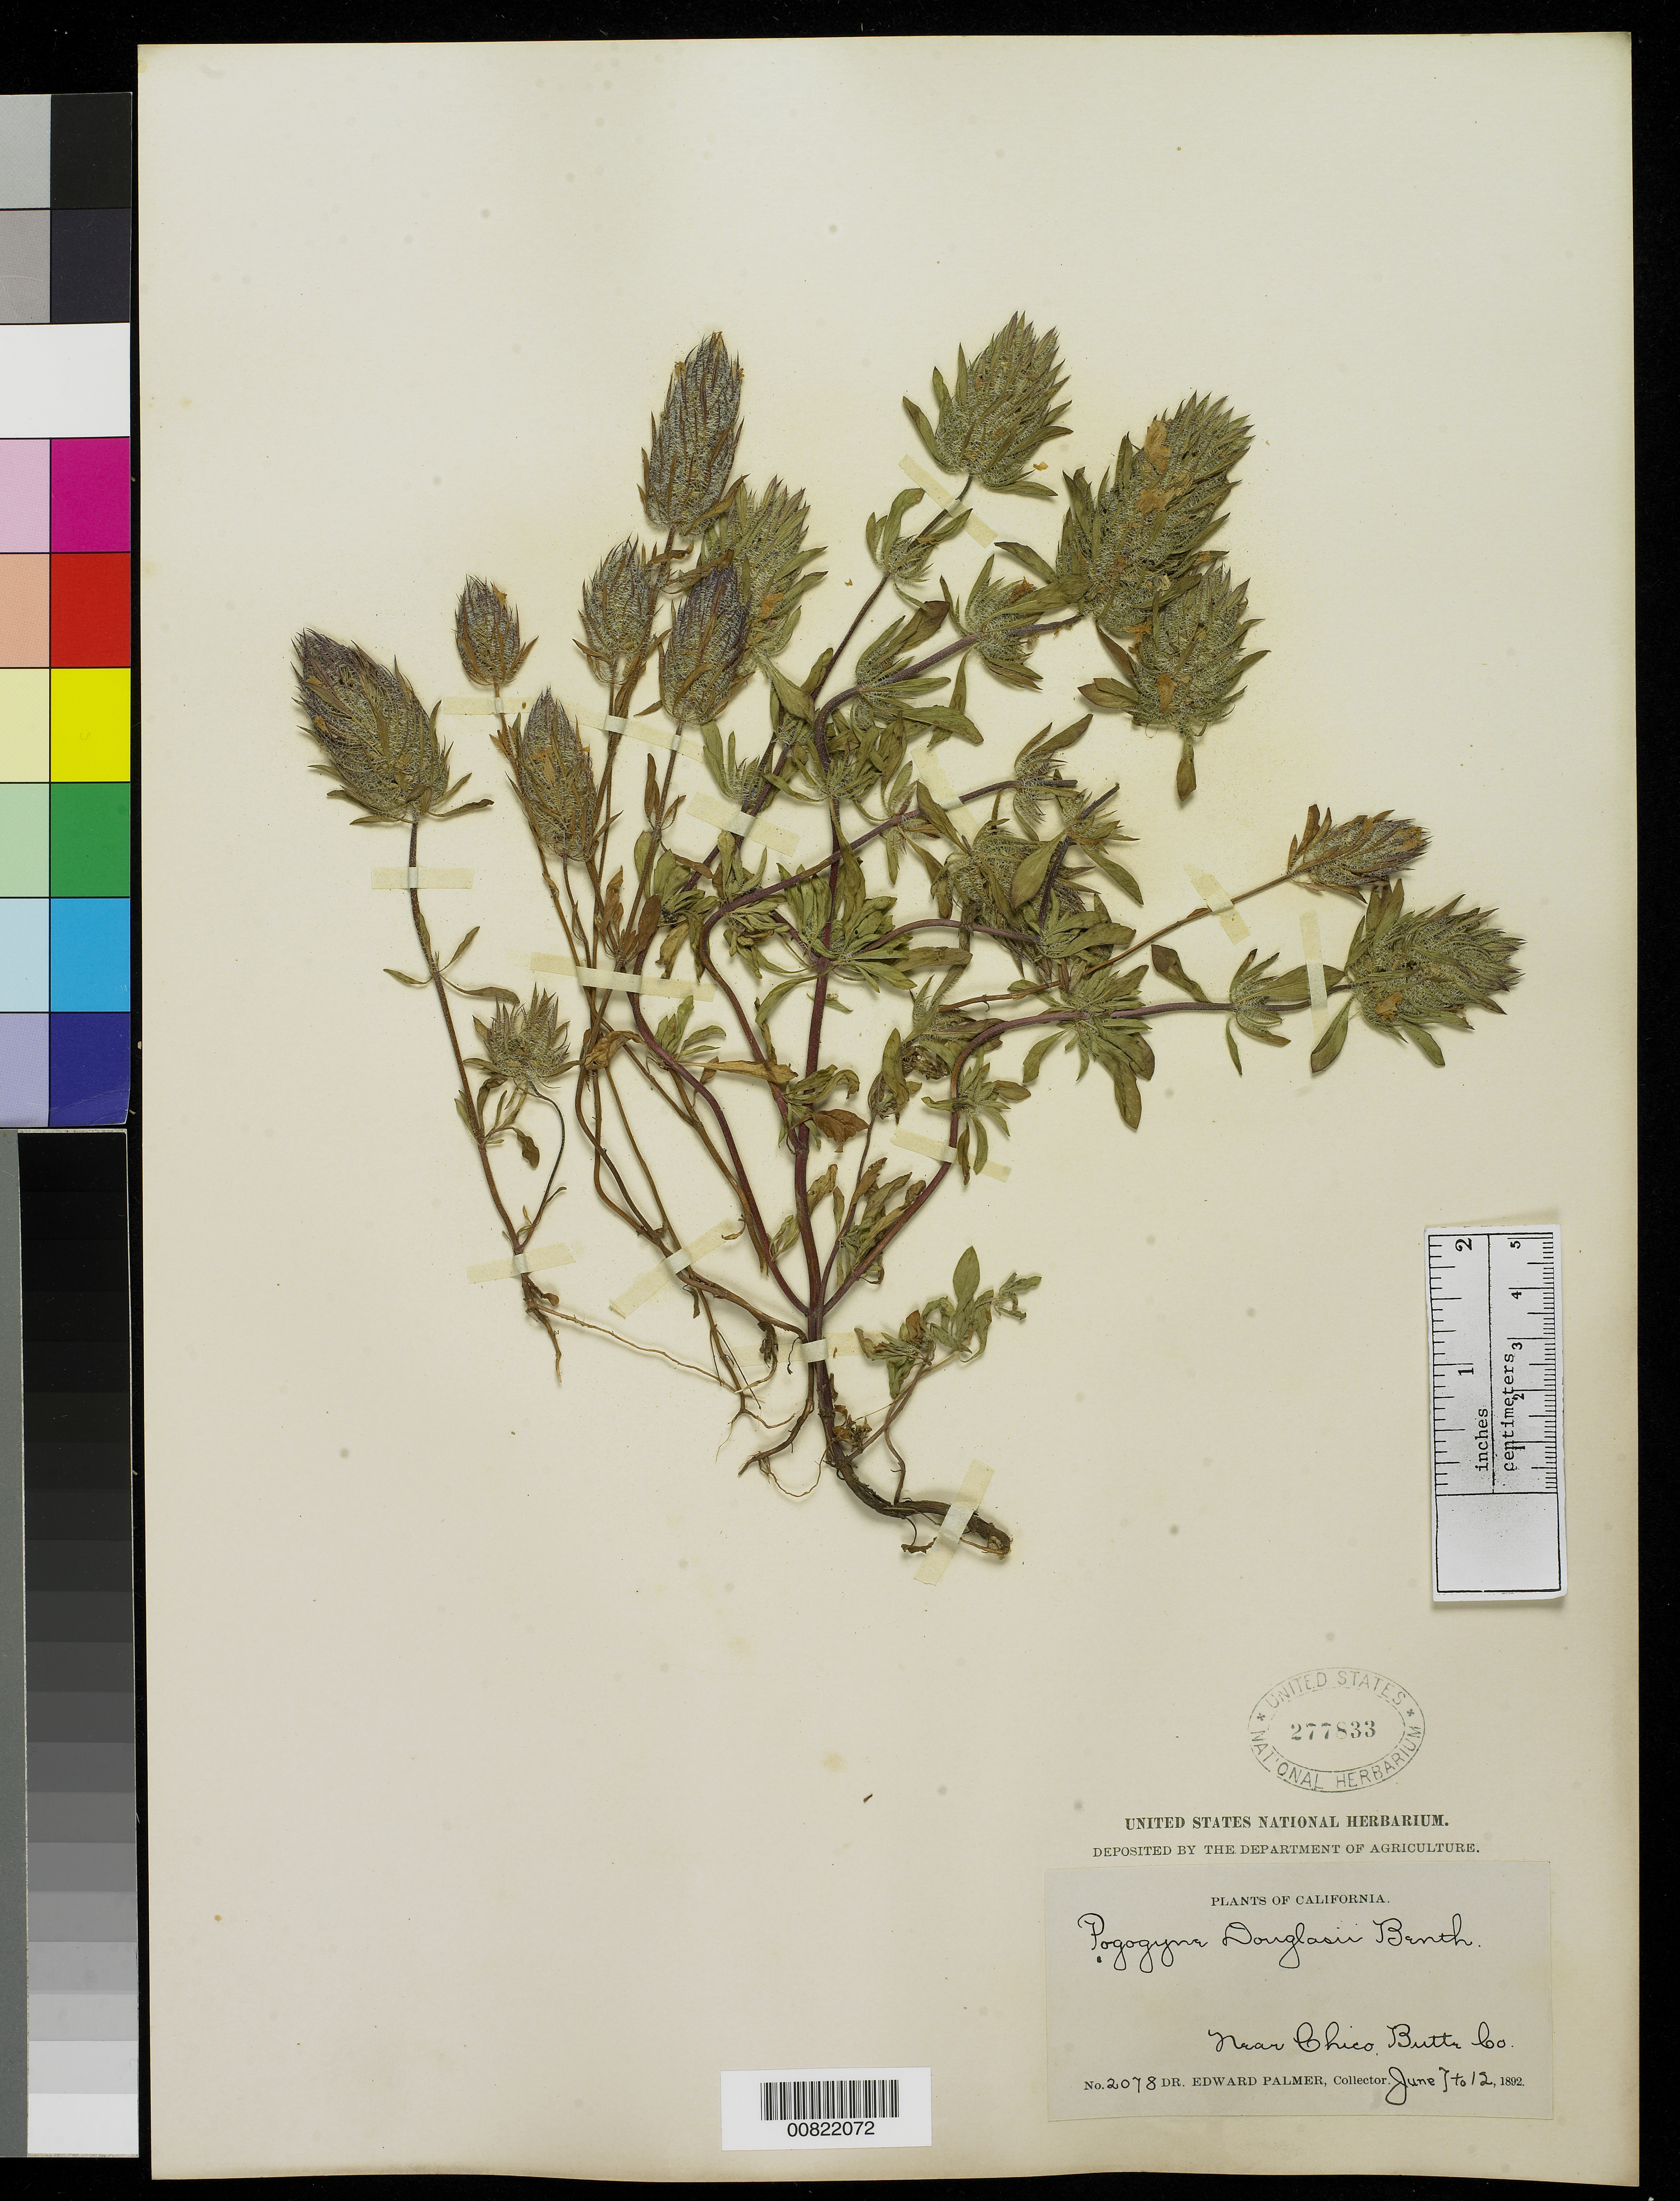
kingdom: Plantae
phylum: Tracheophyta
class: Magnoliopsida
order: Lamiales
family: Lamiaceae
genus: Pogogyne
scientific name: Pogogyne douglasii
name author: Benth.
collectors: E. Palmer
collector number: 2078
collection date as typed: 07 Jun 1892 to 12 Jun 1892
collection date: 1892-06-07/1892-06-12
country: United States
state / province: California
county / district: Butte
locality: Near Chico, Butte County, California.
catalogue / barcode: US 277833